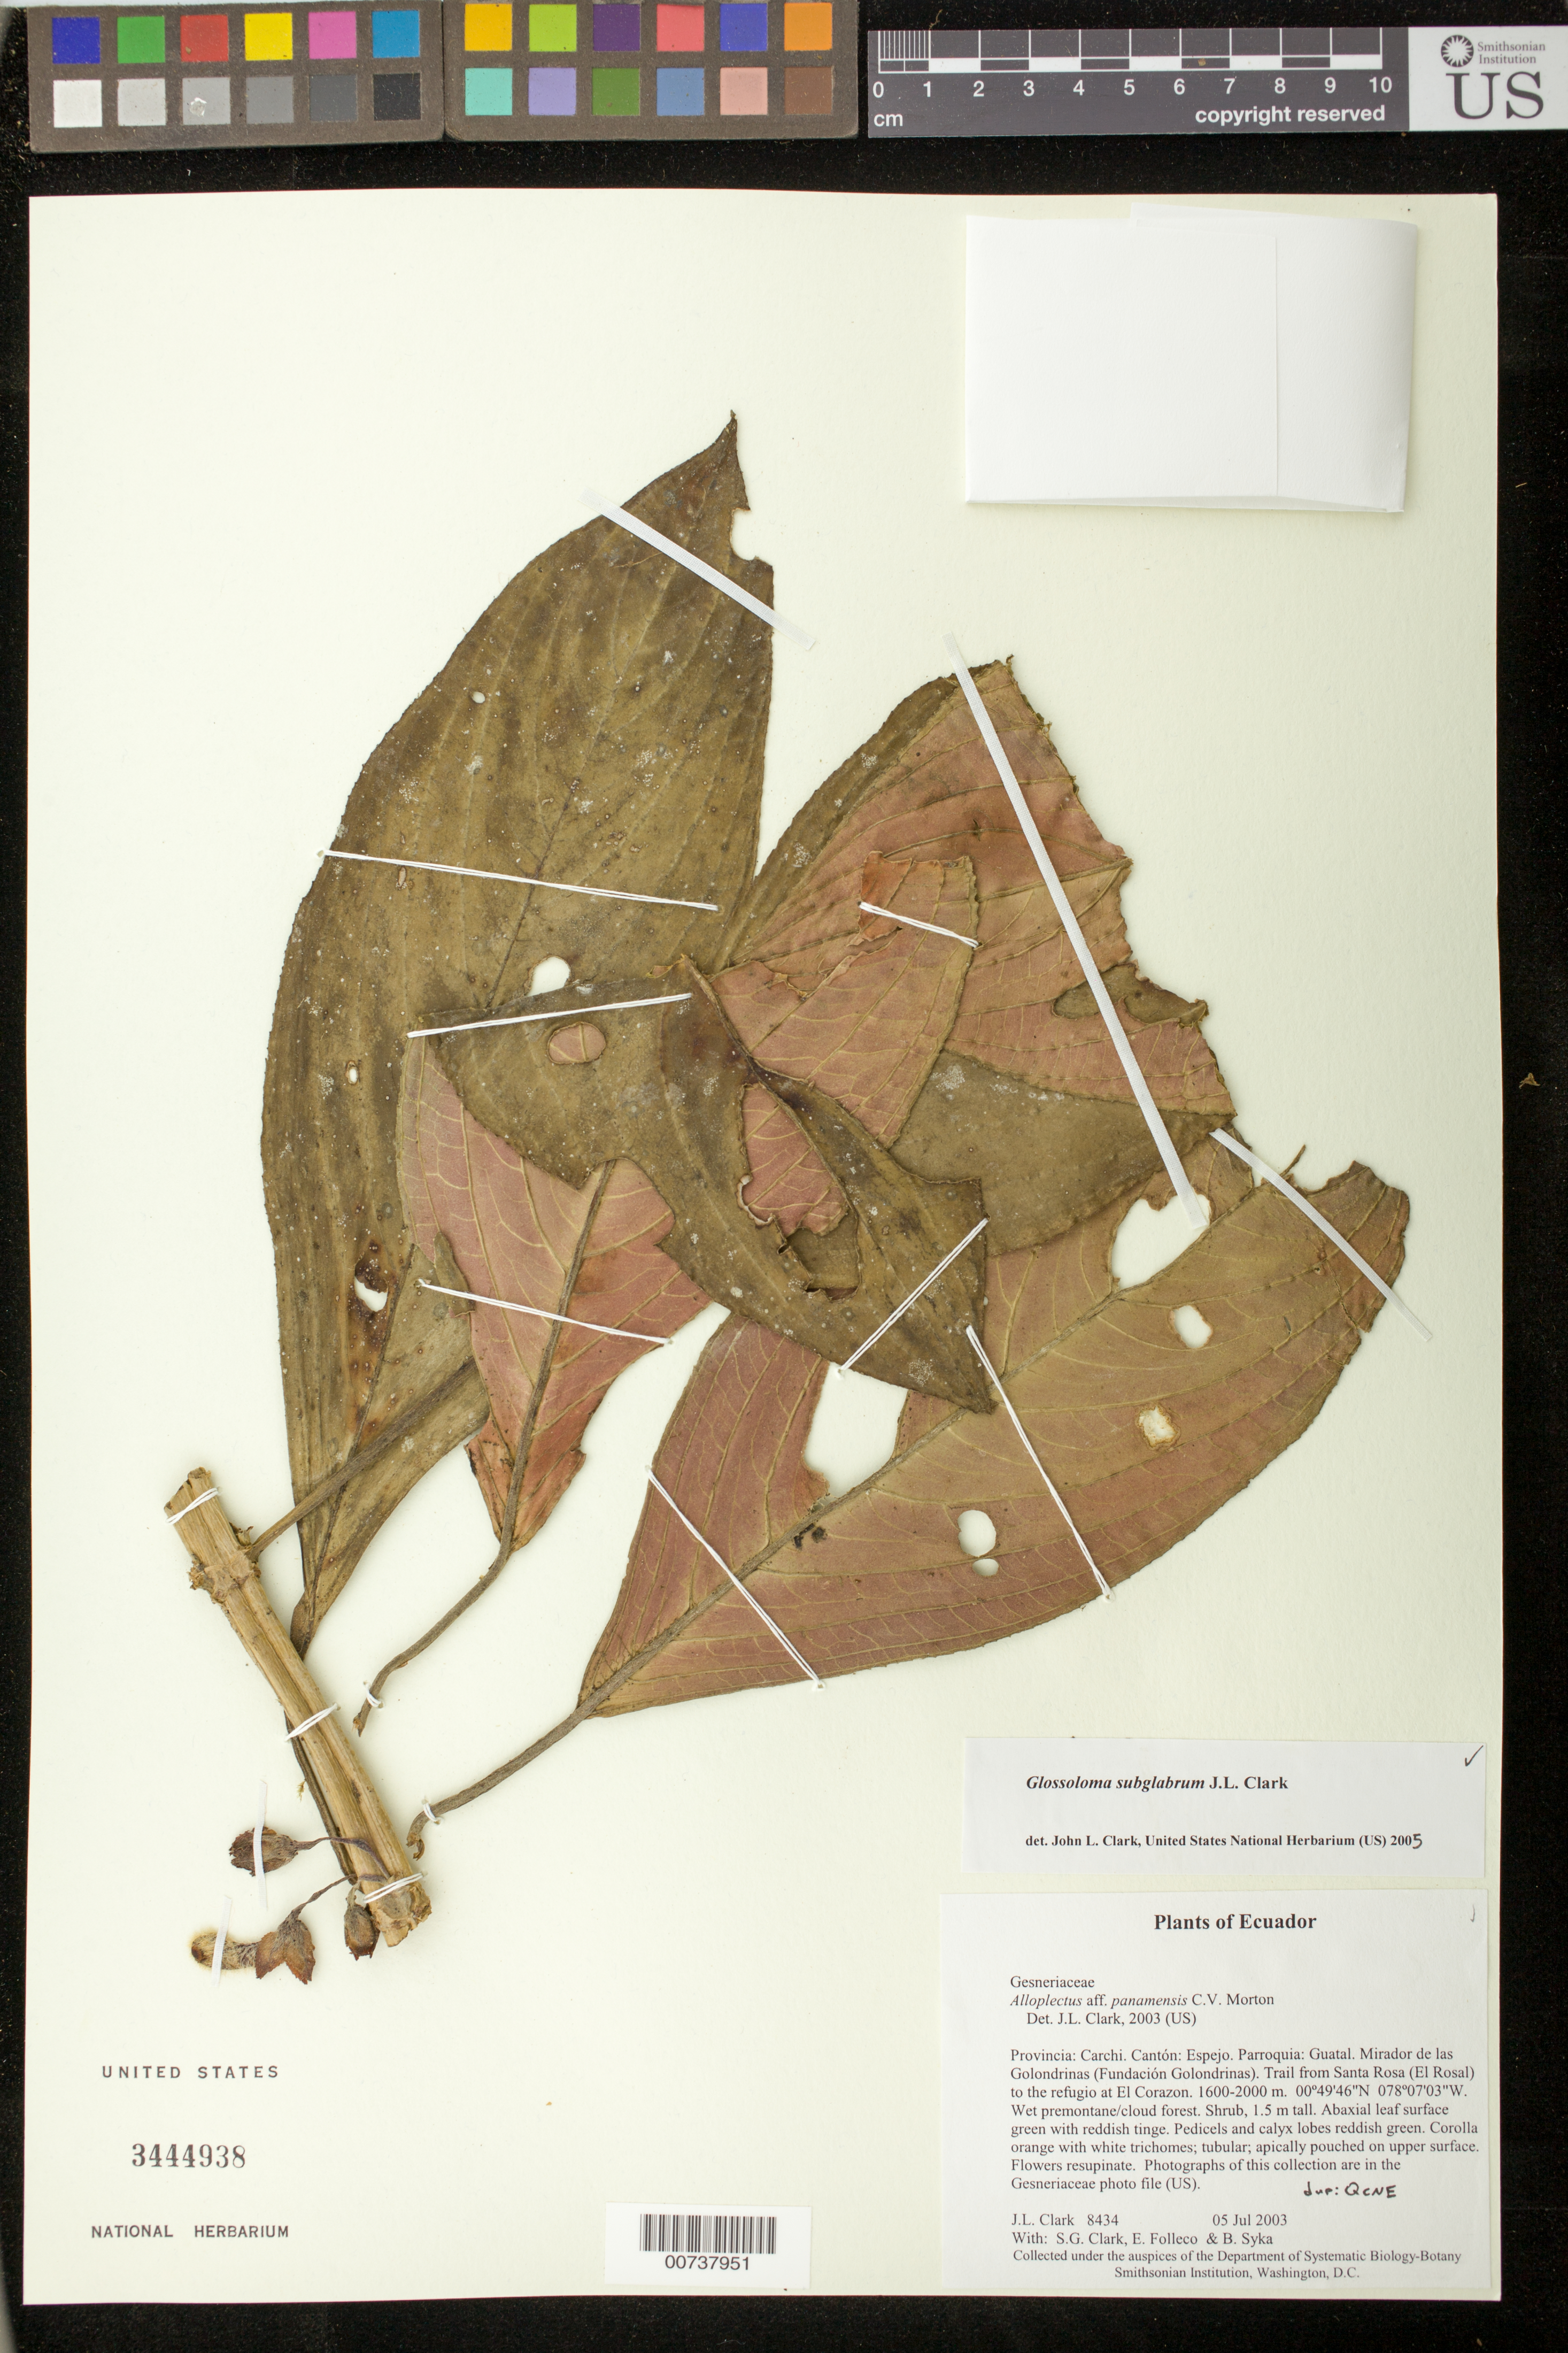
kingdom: Plantae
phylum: Tracheophyta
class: Magnoliopsida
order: Lamiales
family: Gesneriaceae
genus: Glossoloma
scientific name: Glossoloma subglabrum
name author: J.L. Clark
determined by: Clark, J. L., (SEL), The Marie Selby Botanical Garden (UNITED STATES)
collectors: J. L. Clark, S. G. Clark, E. Folleco & B. Syka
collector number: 8434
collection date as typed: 05 Jul 2003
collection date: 2003-07-05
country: Ecuador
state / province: Carchi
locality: Espejo. Parroquia: Guatal. Mirador de las Golondrinas (Fundación Golondrinas). Trail from Santa Rosa (El Rosal) to the refugio at El Corazon.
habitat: Wet premontane/cloud forest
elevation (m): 1600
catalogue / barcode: US 3444938